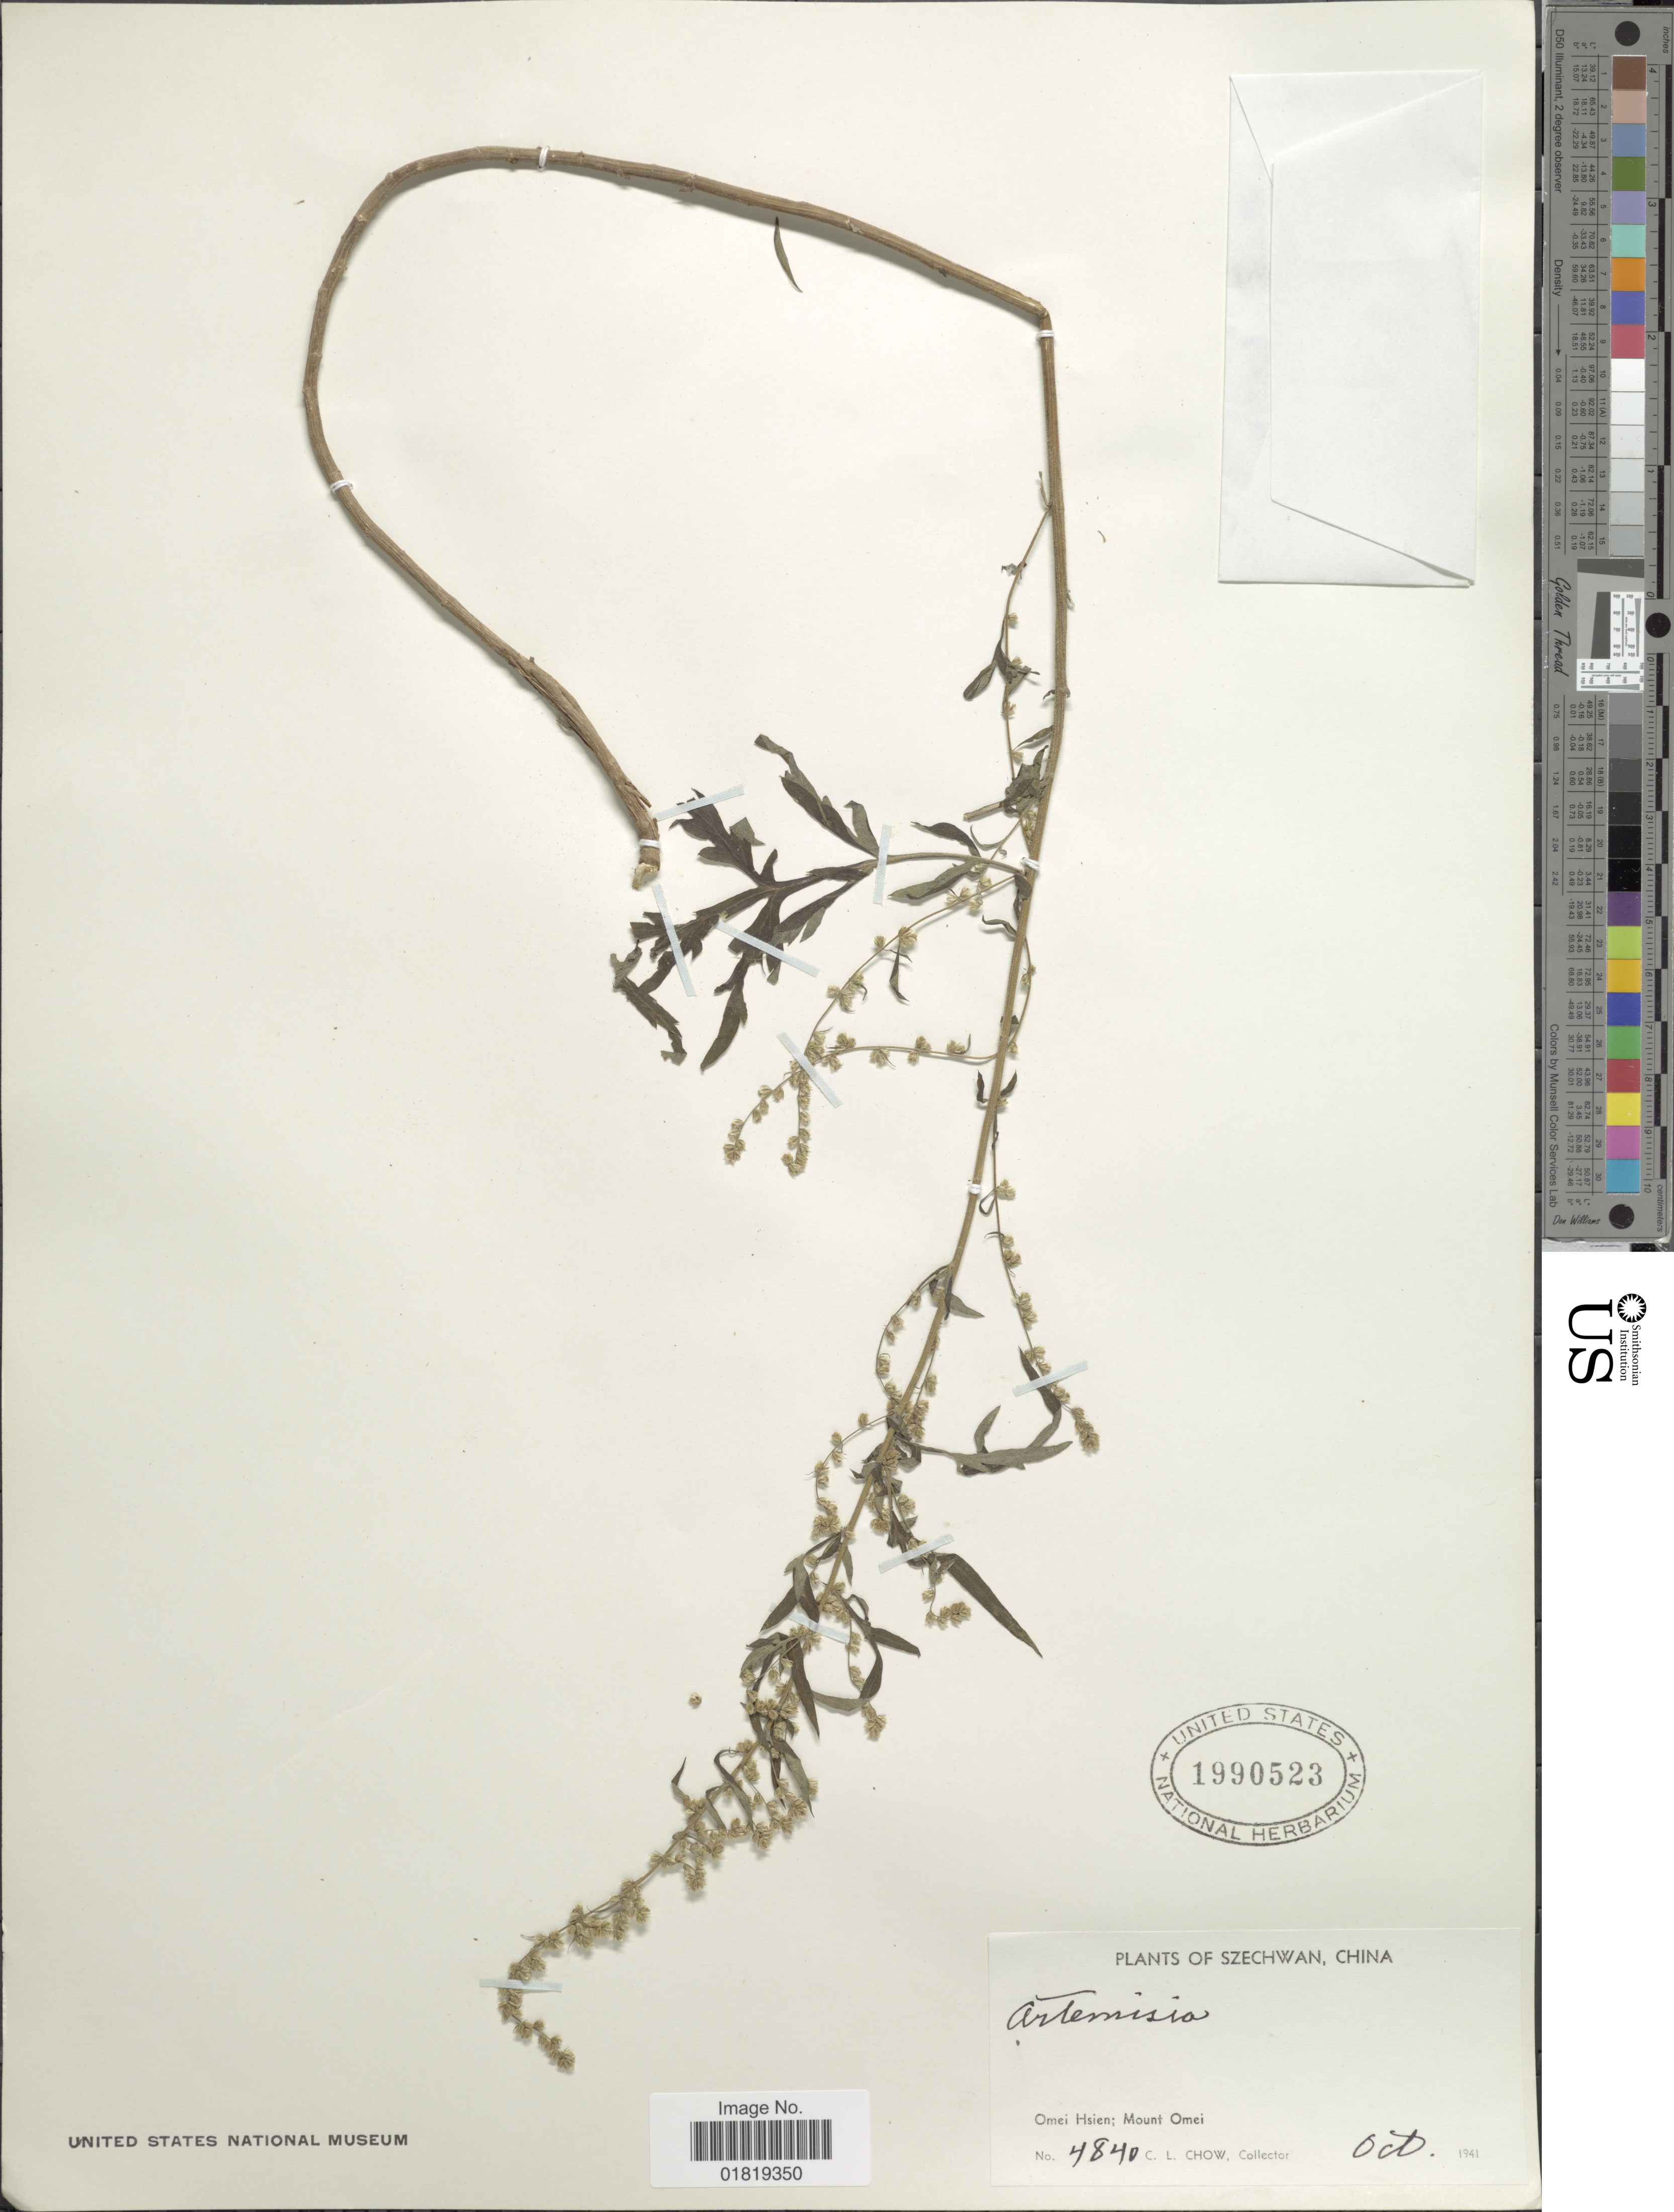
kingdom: Plantae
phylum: Tracheophyta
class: Magnoliopsida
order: Asterales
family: Asteraceae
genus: Artemisia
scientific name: Artemisia sp.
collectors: C. Chow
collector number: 4840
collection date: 1941-10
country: China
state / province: Sichuan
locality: Szechwan, Omei Hsien; Mount Omei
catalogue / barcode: US 1990523